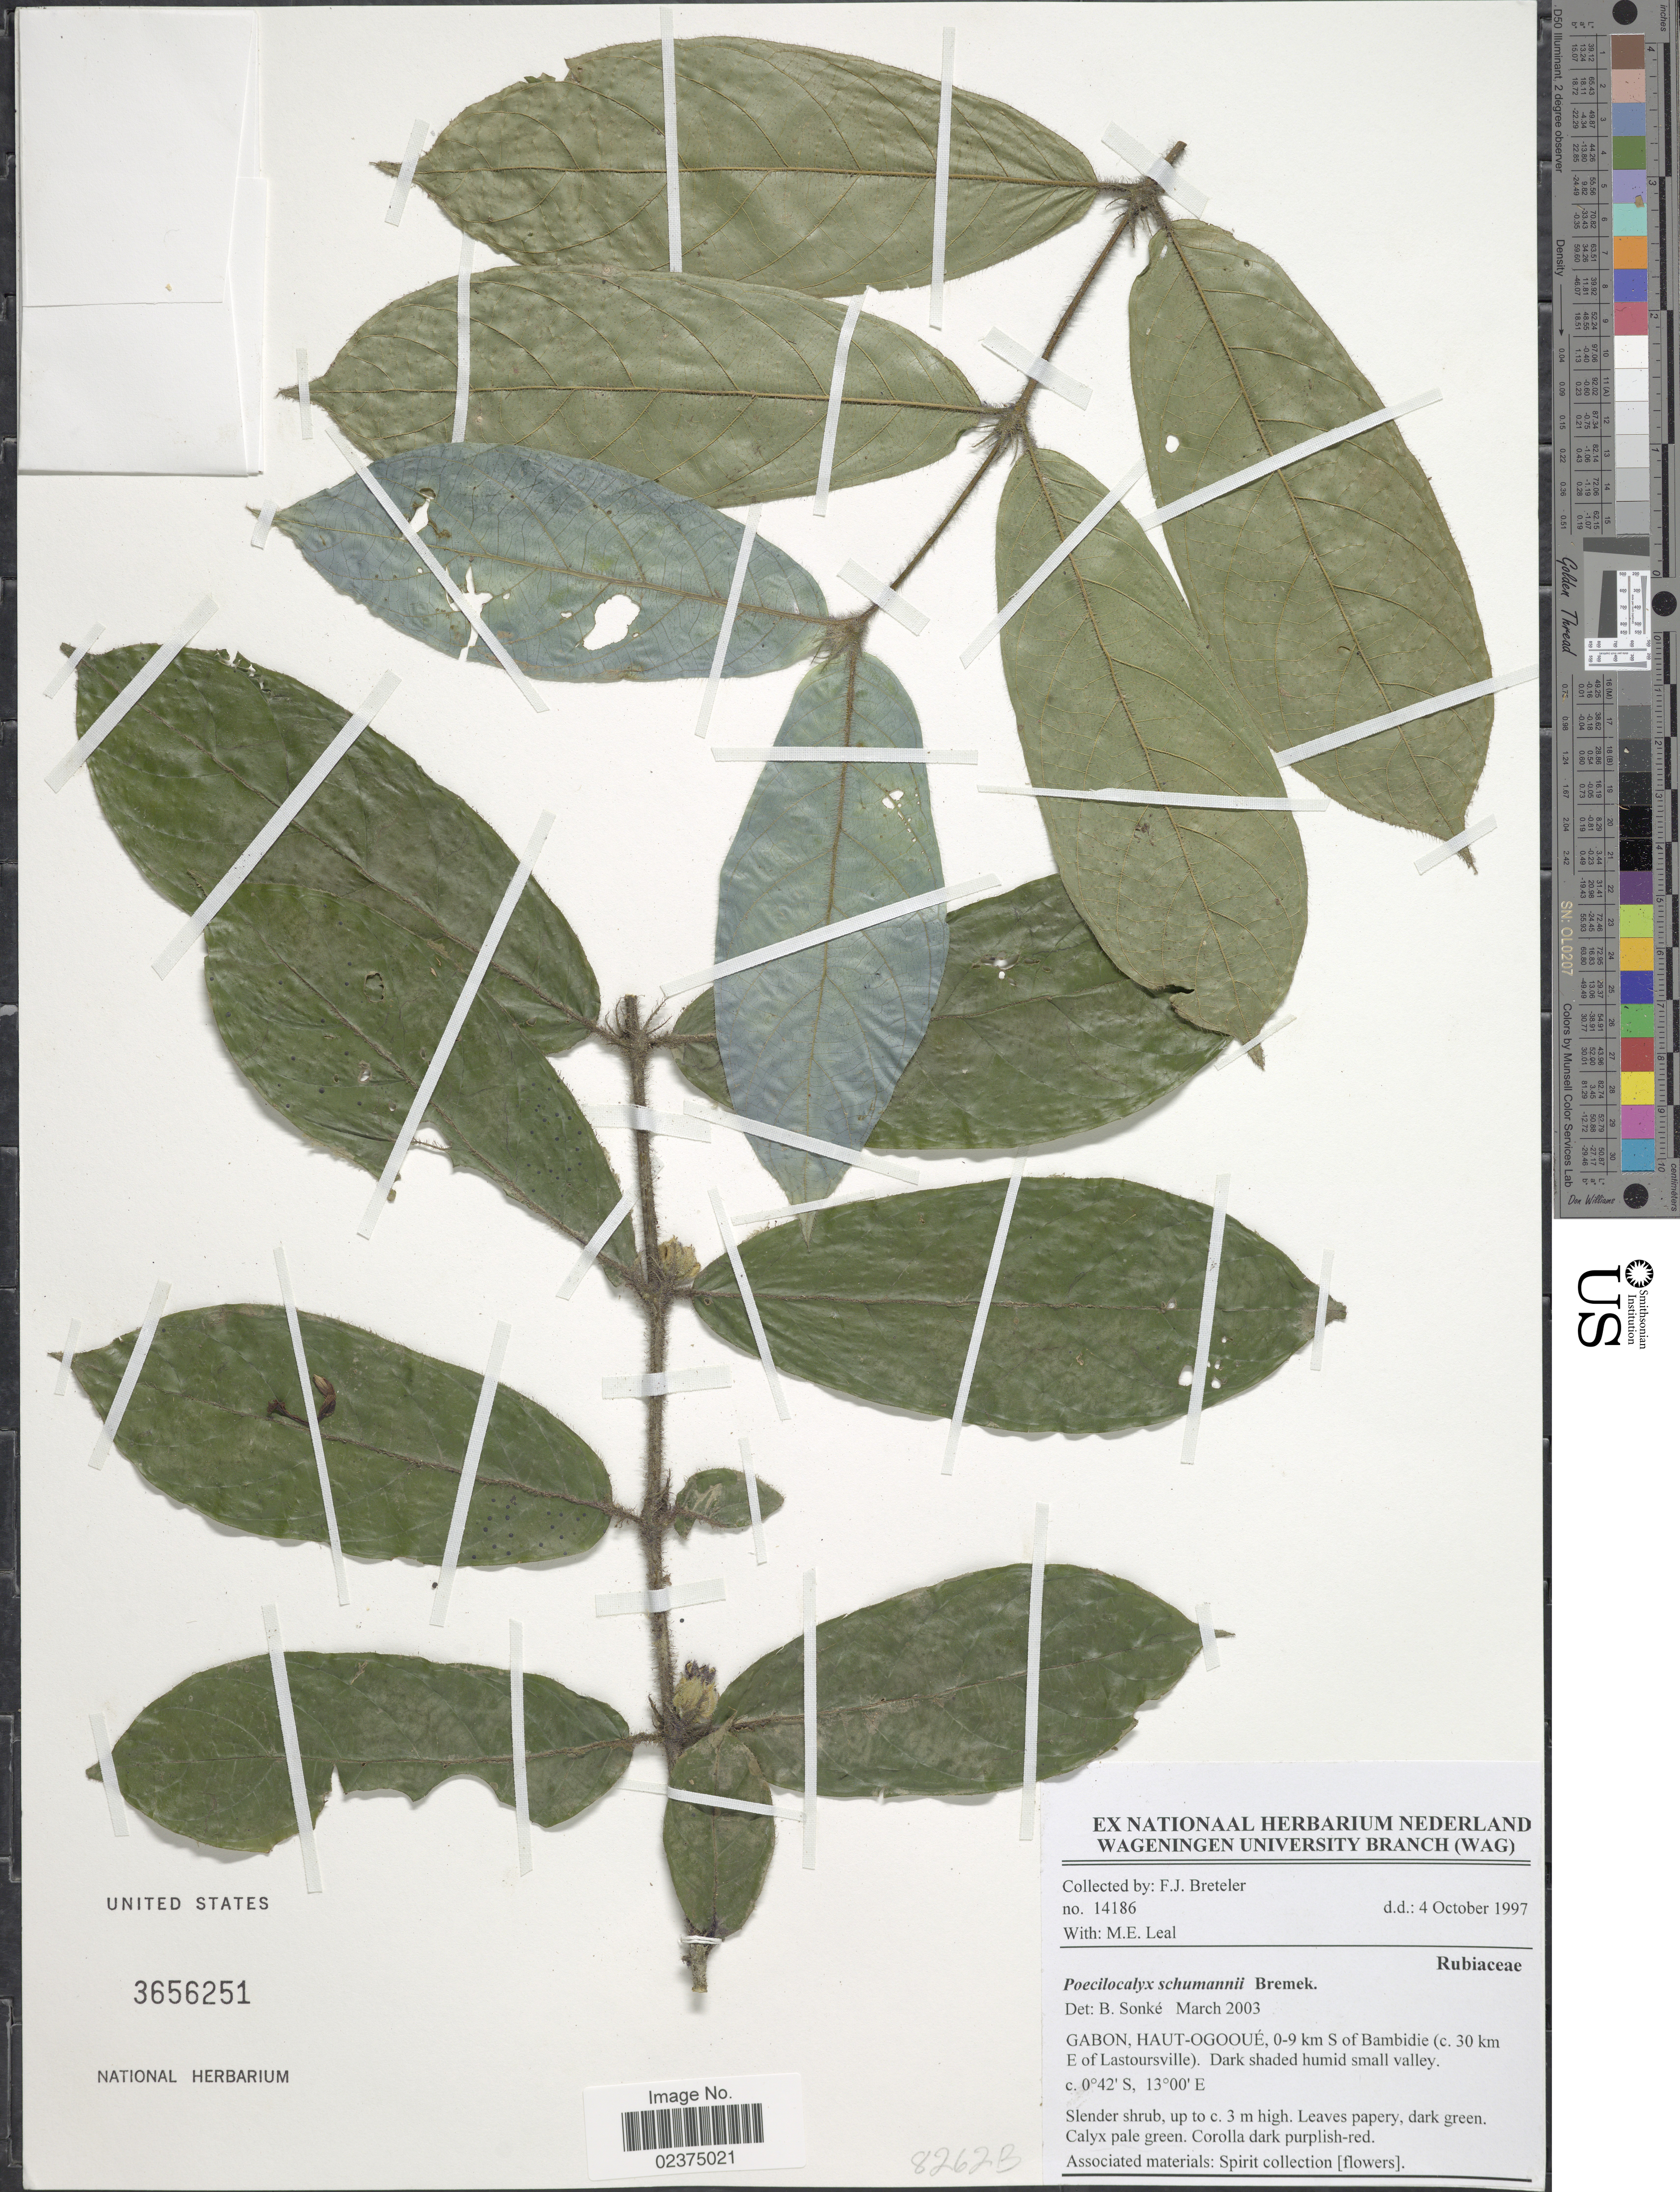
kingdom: Plantae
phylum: Tracheophyta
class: Magnoliopsida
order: Gentianales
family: Rubiaceae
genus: Poecilocalyx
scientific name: Poecilocalyx schumannii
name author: Bremek.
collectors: F. J. Breteler & M. E. Leal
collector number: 14186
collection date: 1997-10-04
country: Gabon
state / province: Haut-Ogooue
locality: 0-9 km S of Mambidie (c. 30 km E of Lastoursville)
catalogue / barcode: US 3656251